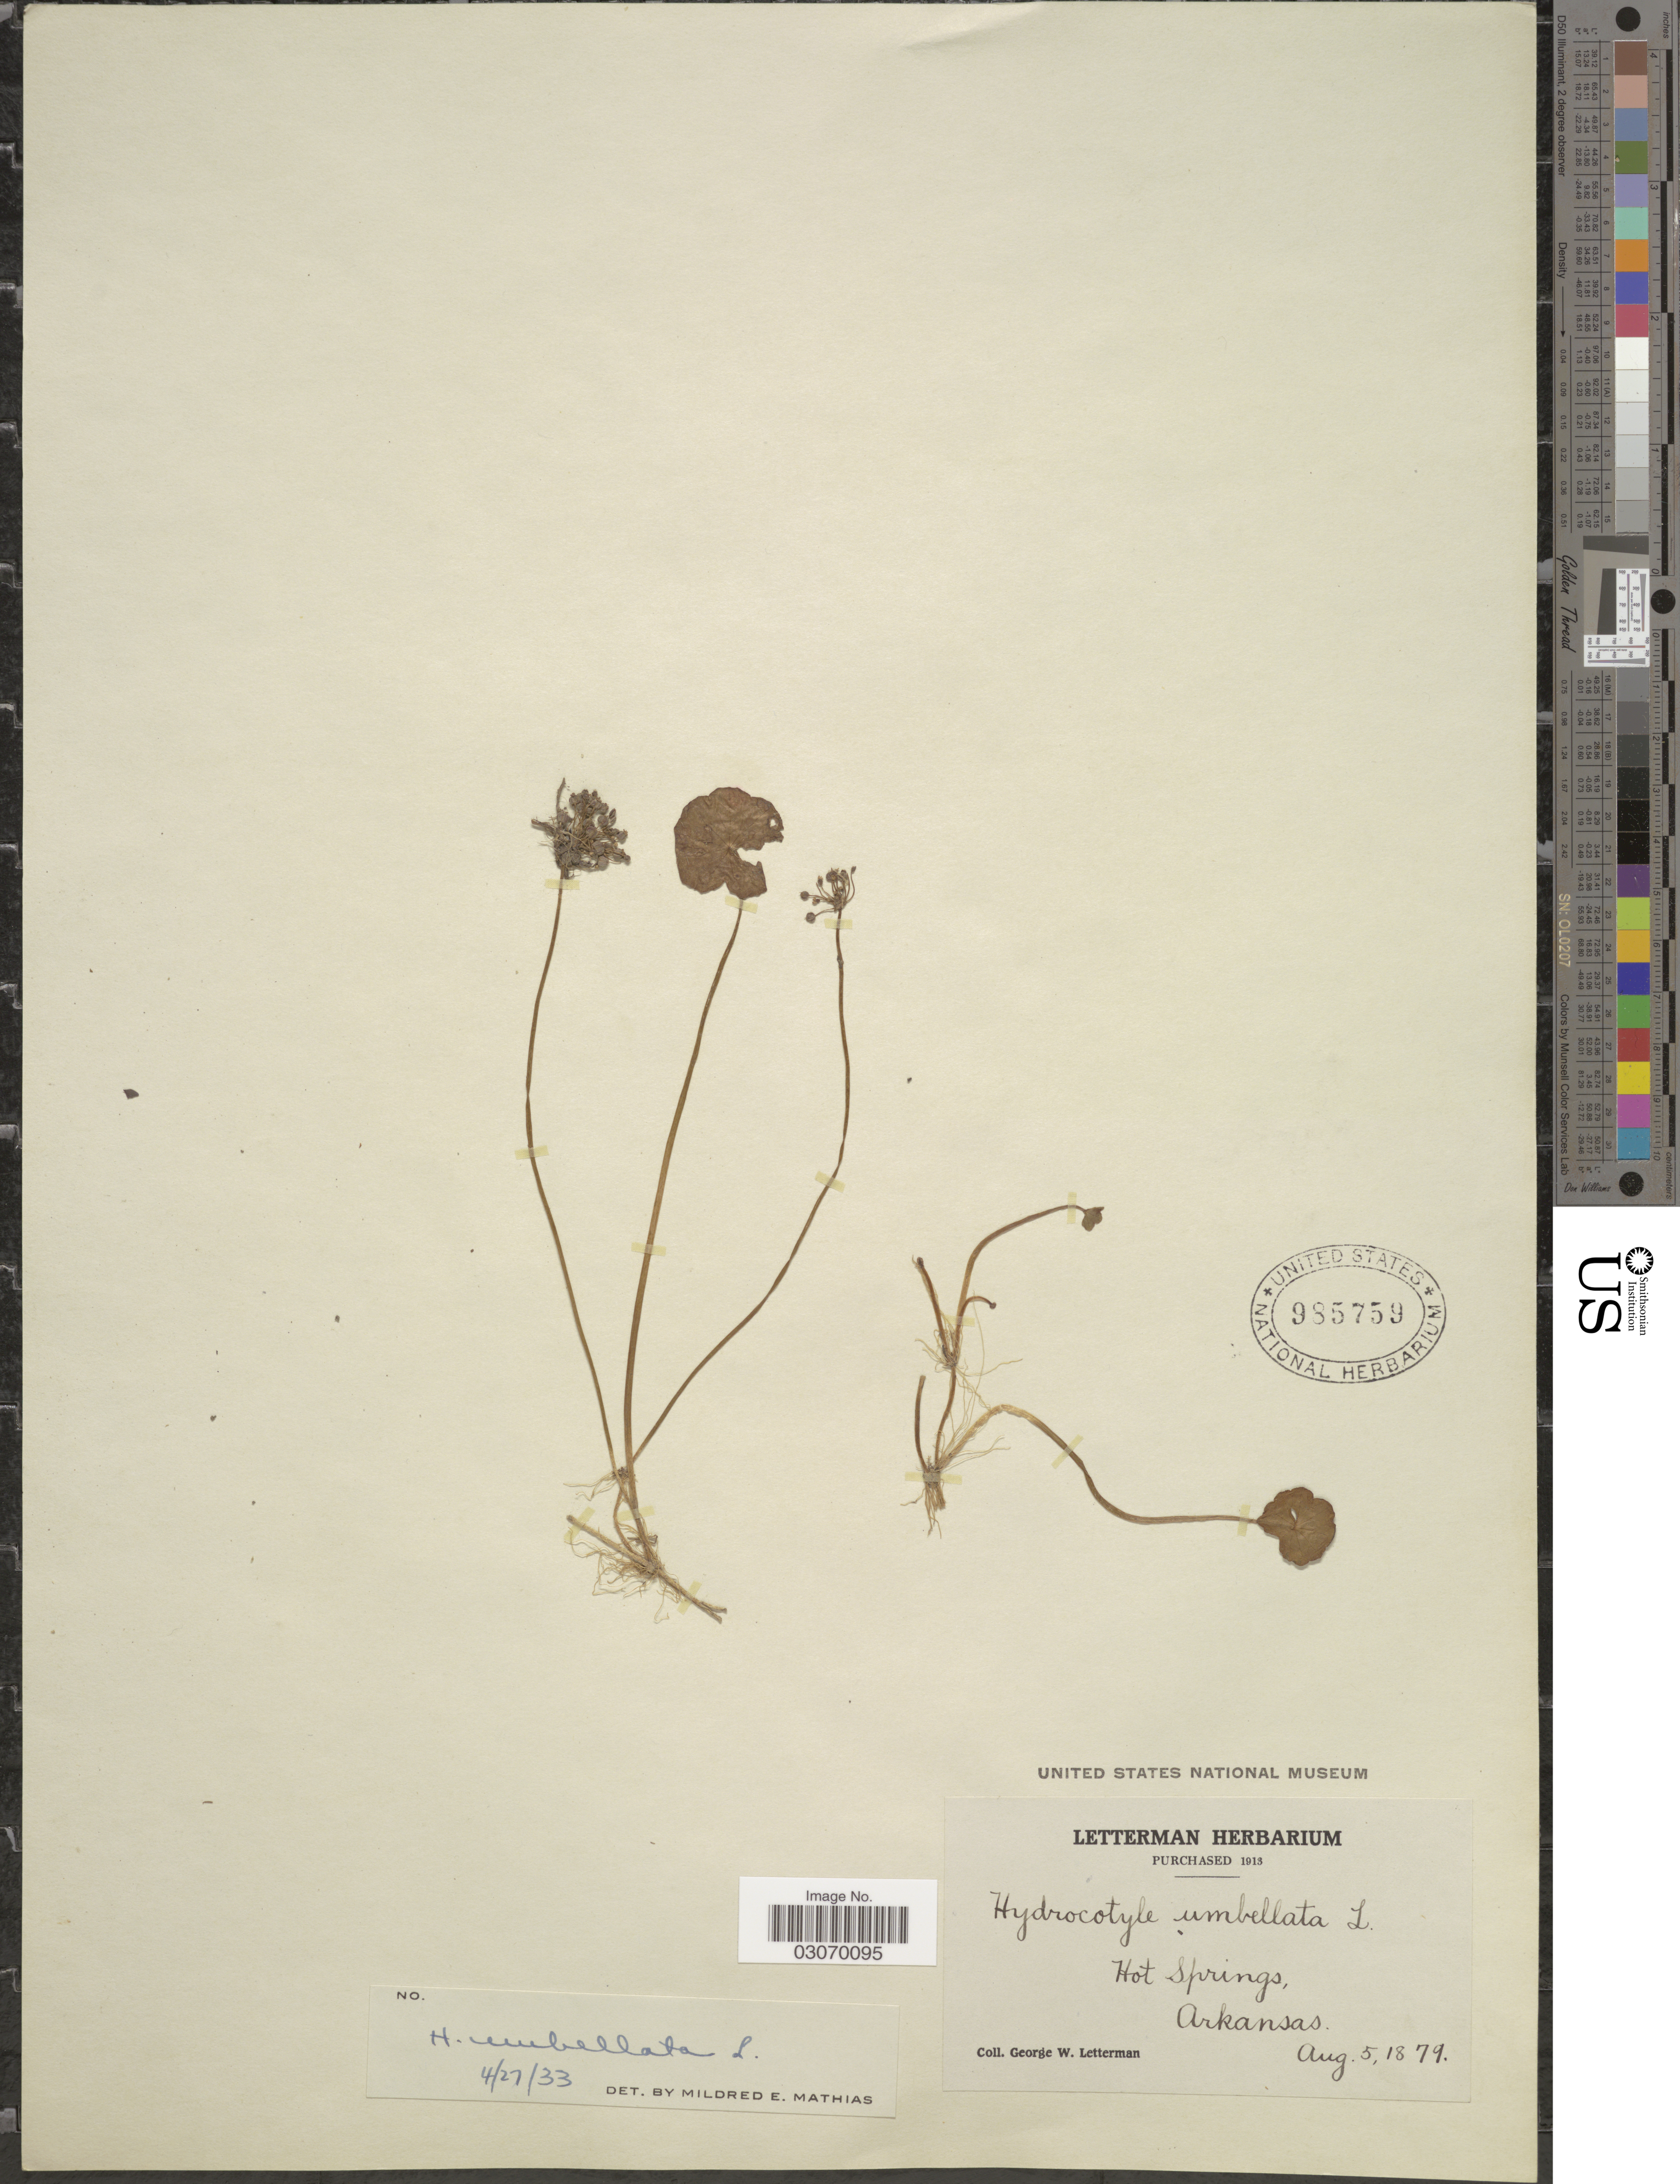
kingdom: Plantae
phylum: Tracheophyta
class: Magnoliopsida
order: Apiales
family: Araliaceae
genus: Hydrocotyle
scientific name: Hydrocotyle umbellata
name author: L.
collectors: G. W. Letterman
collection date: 1879-08-05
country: United States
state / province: Arkansas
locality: Hot Springs.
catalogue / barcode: US 985759